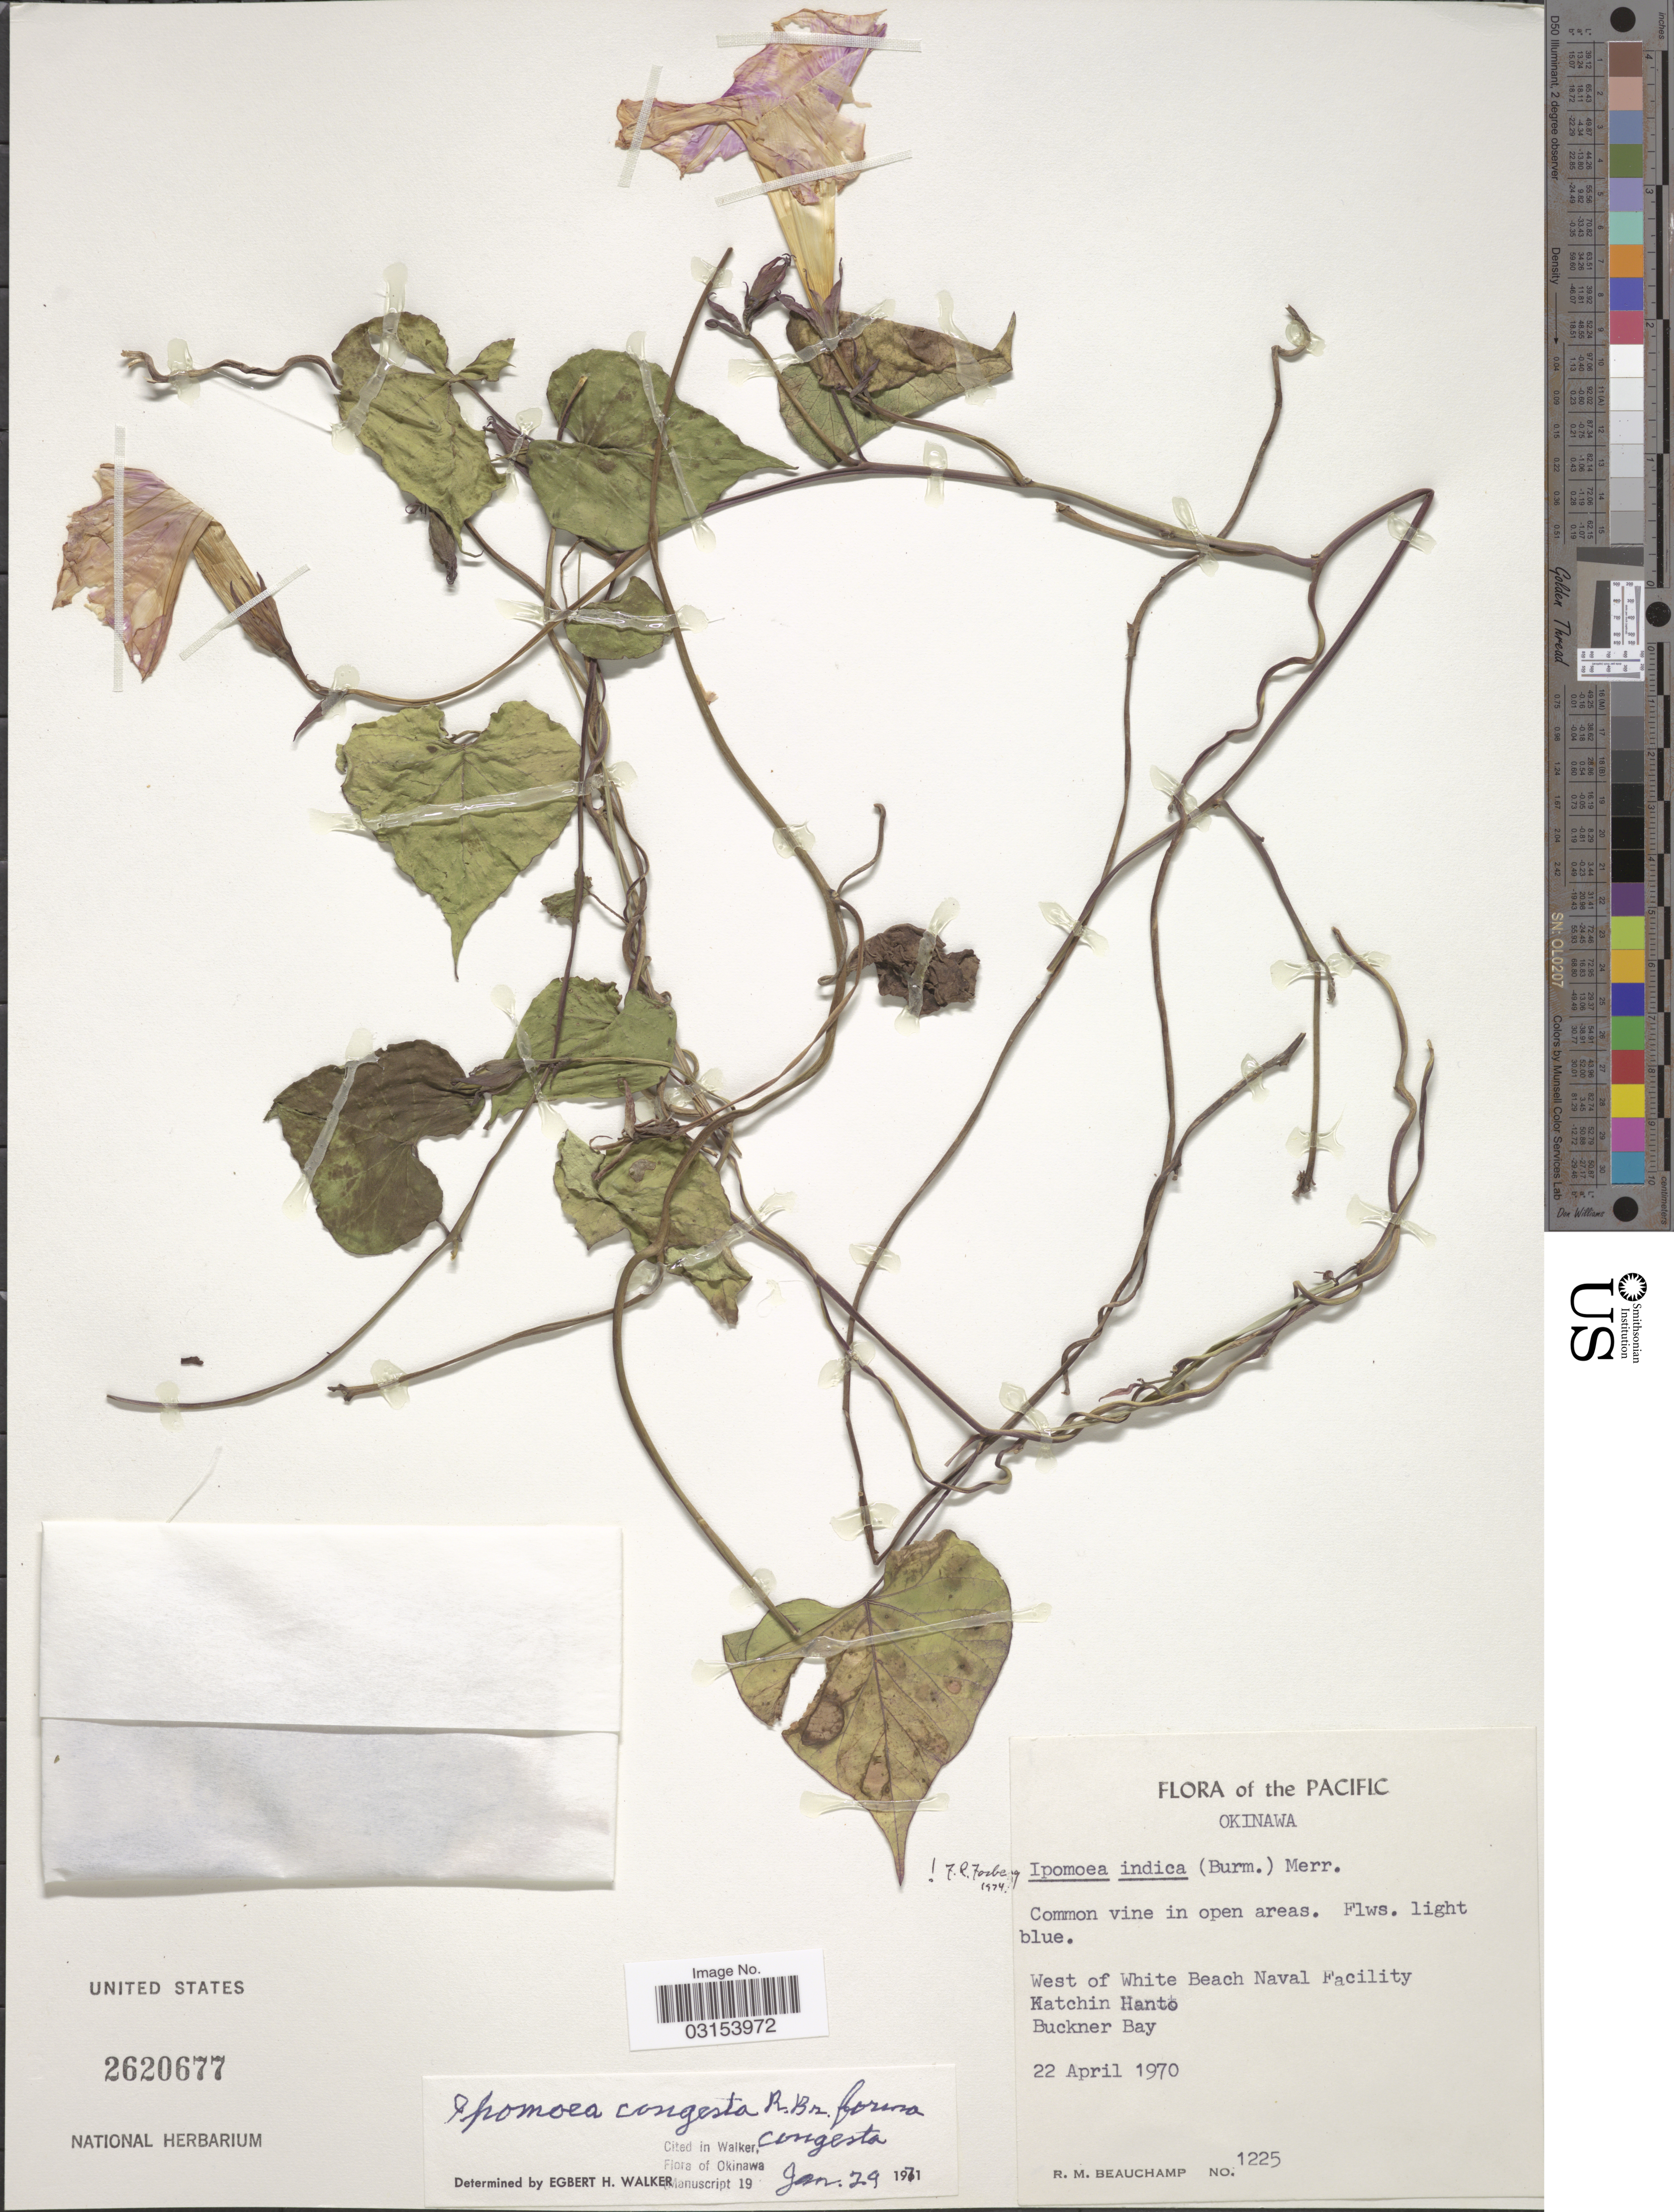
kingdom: Plantae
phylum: Tracheophyta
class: Magnoliopsida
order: Solanales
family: Convolvulaceae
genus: Ipomoea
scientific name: Ipomoea indica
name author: (Burm.) Merr.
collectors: R. Beauchamp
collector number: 1225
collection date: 1970-04-22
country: Japan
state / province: Okinawa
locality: Pacific. West of White Beach Naval Facility. Katchin Hanto, Buckner Bay.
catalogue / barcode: US 2620677